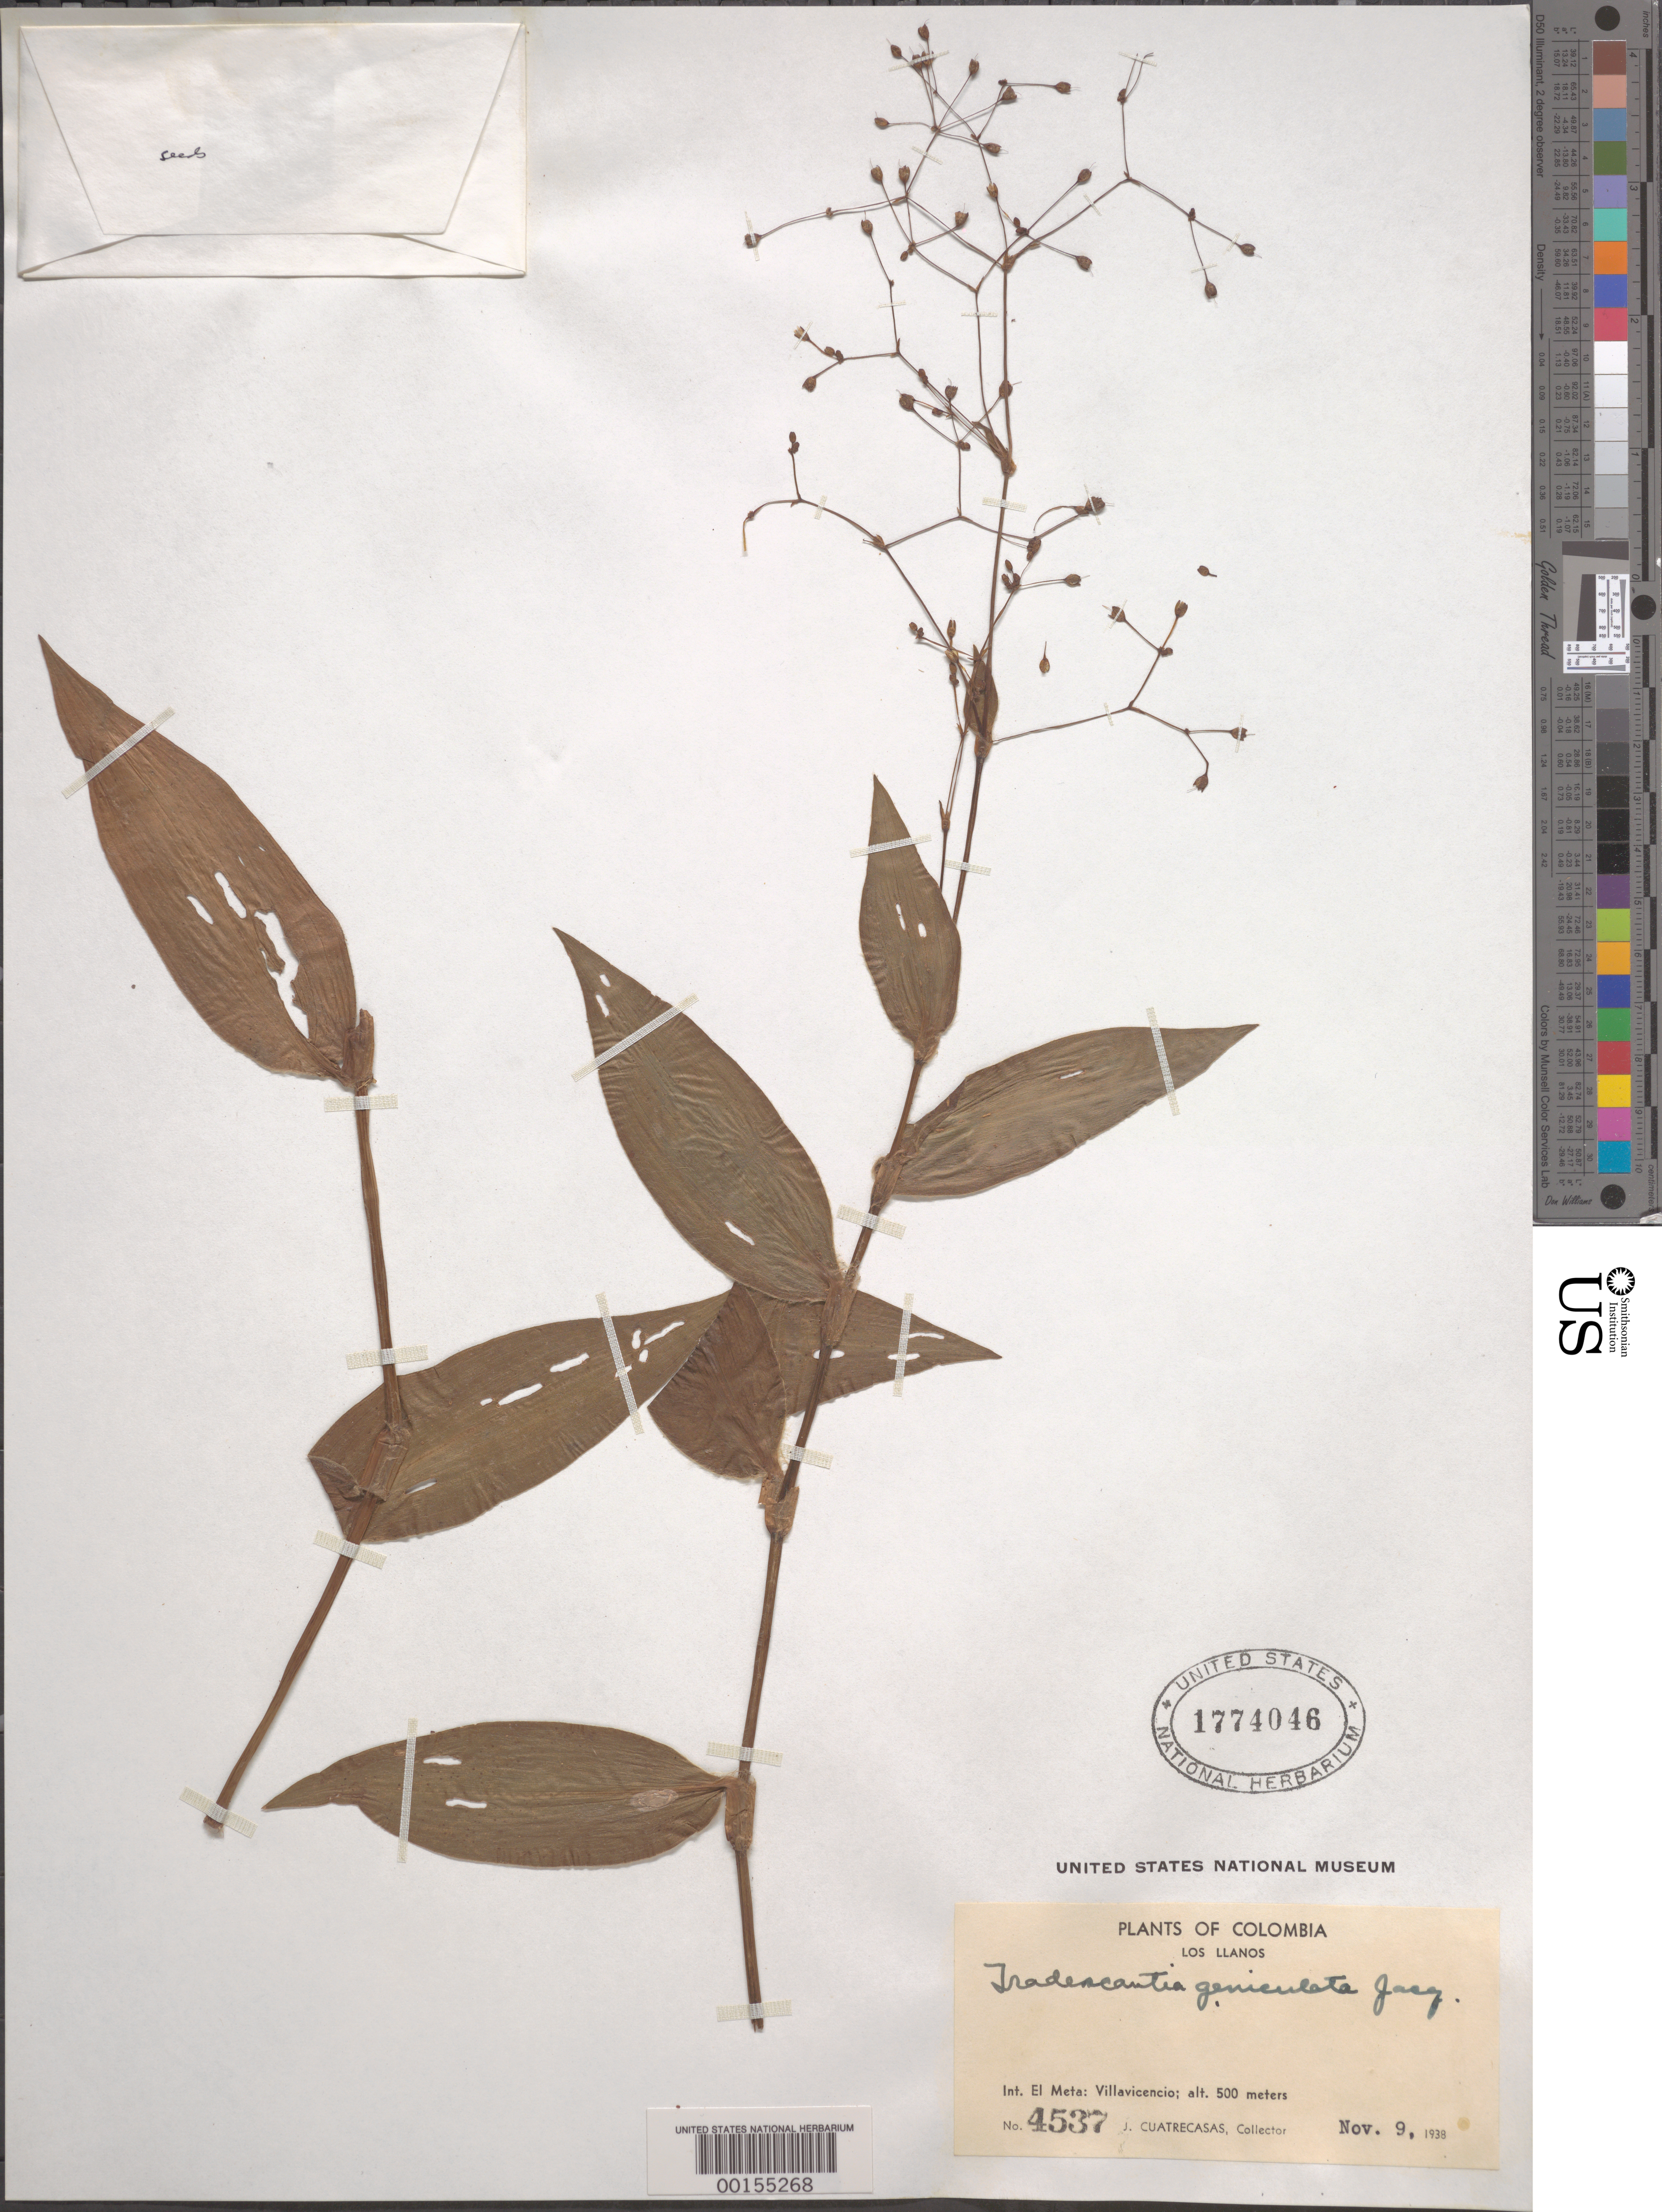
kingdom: Plantae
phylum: Tracheophyta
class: Liliopsida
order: Commelinales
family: Commelinaceae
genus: Gibasis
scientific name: Gibasis geniculata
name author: (Jacq.) Rohweder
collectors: J. Cuatrecasas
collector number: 4537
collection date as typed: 09 Nov 1938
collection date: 1938-11-09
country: Colombia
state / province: Meta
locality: Villa Vicencia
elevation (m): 500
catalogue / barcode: US 1774046